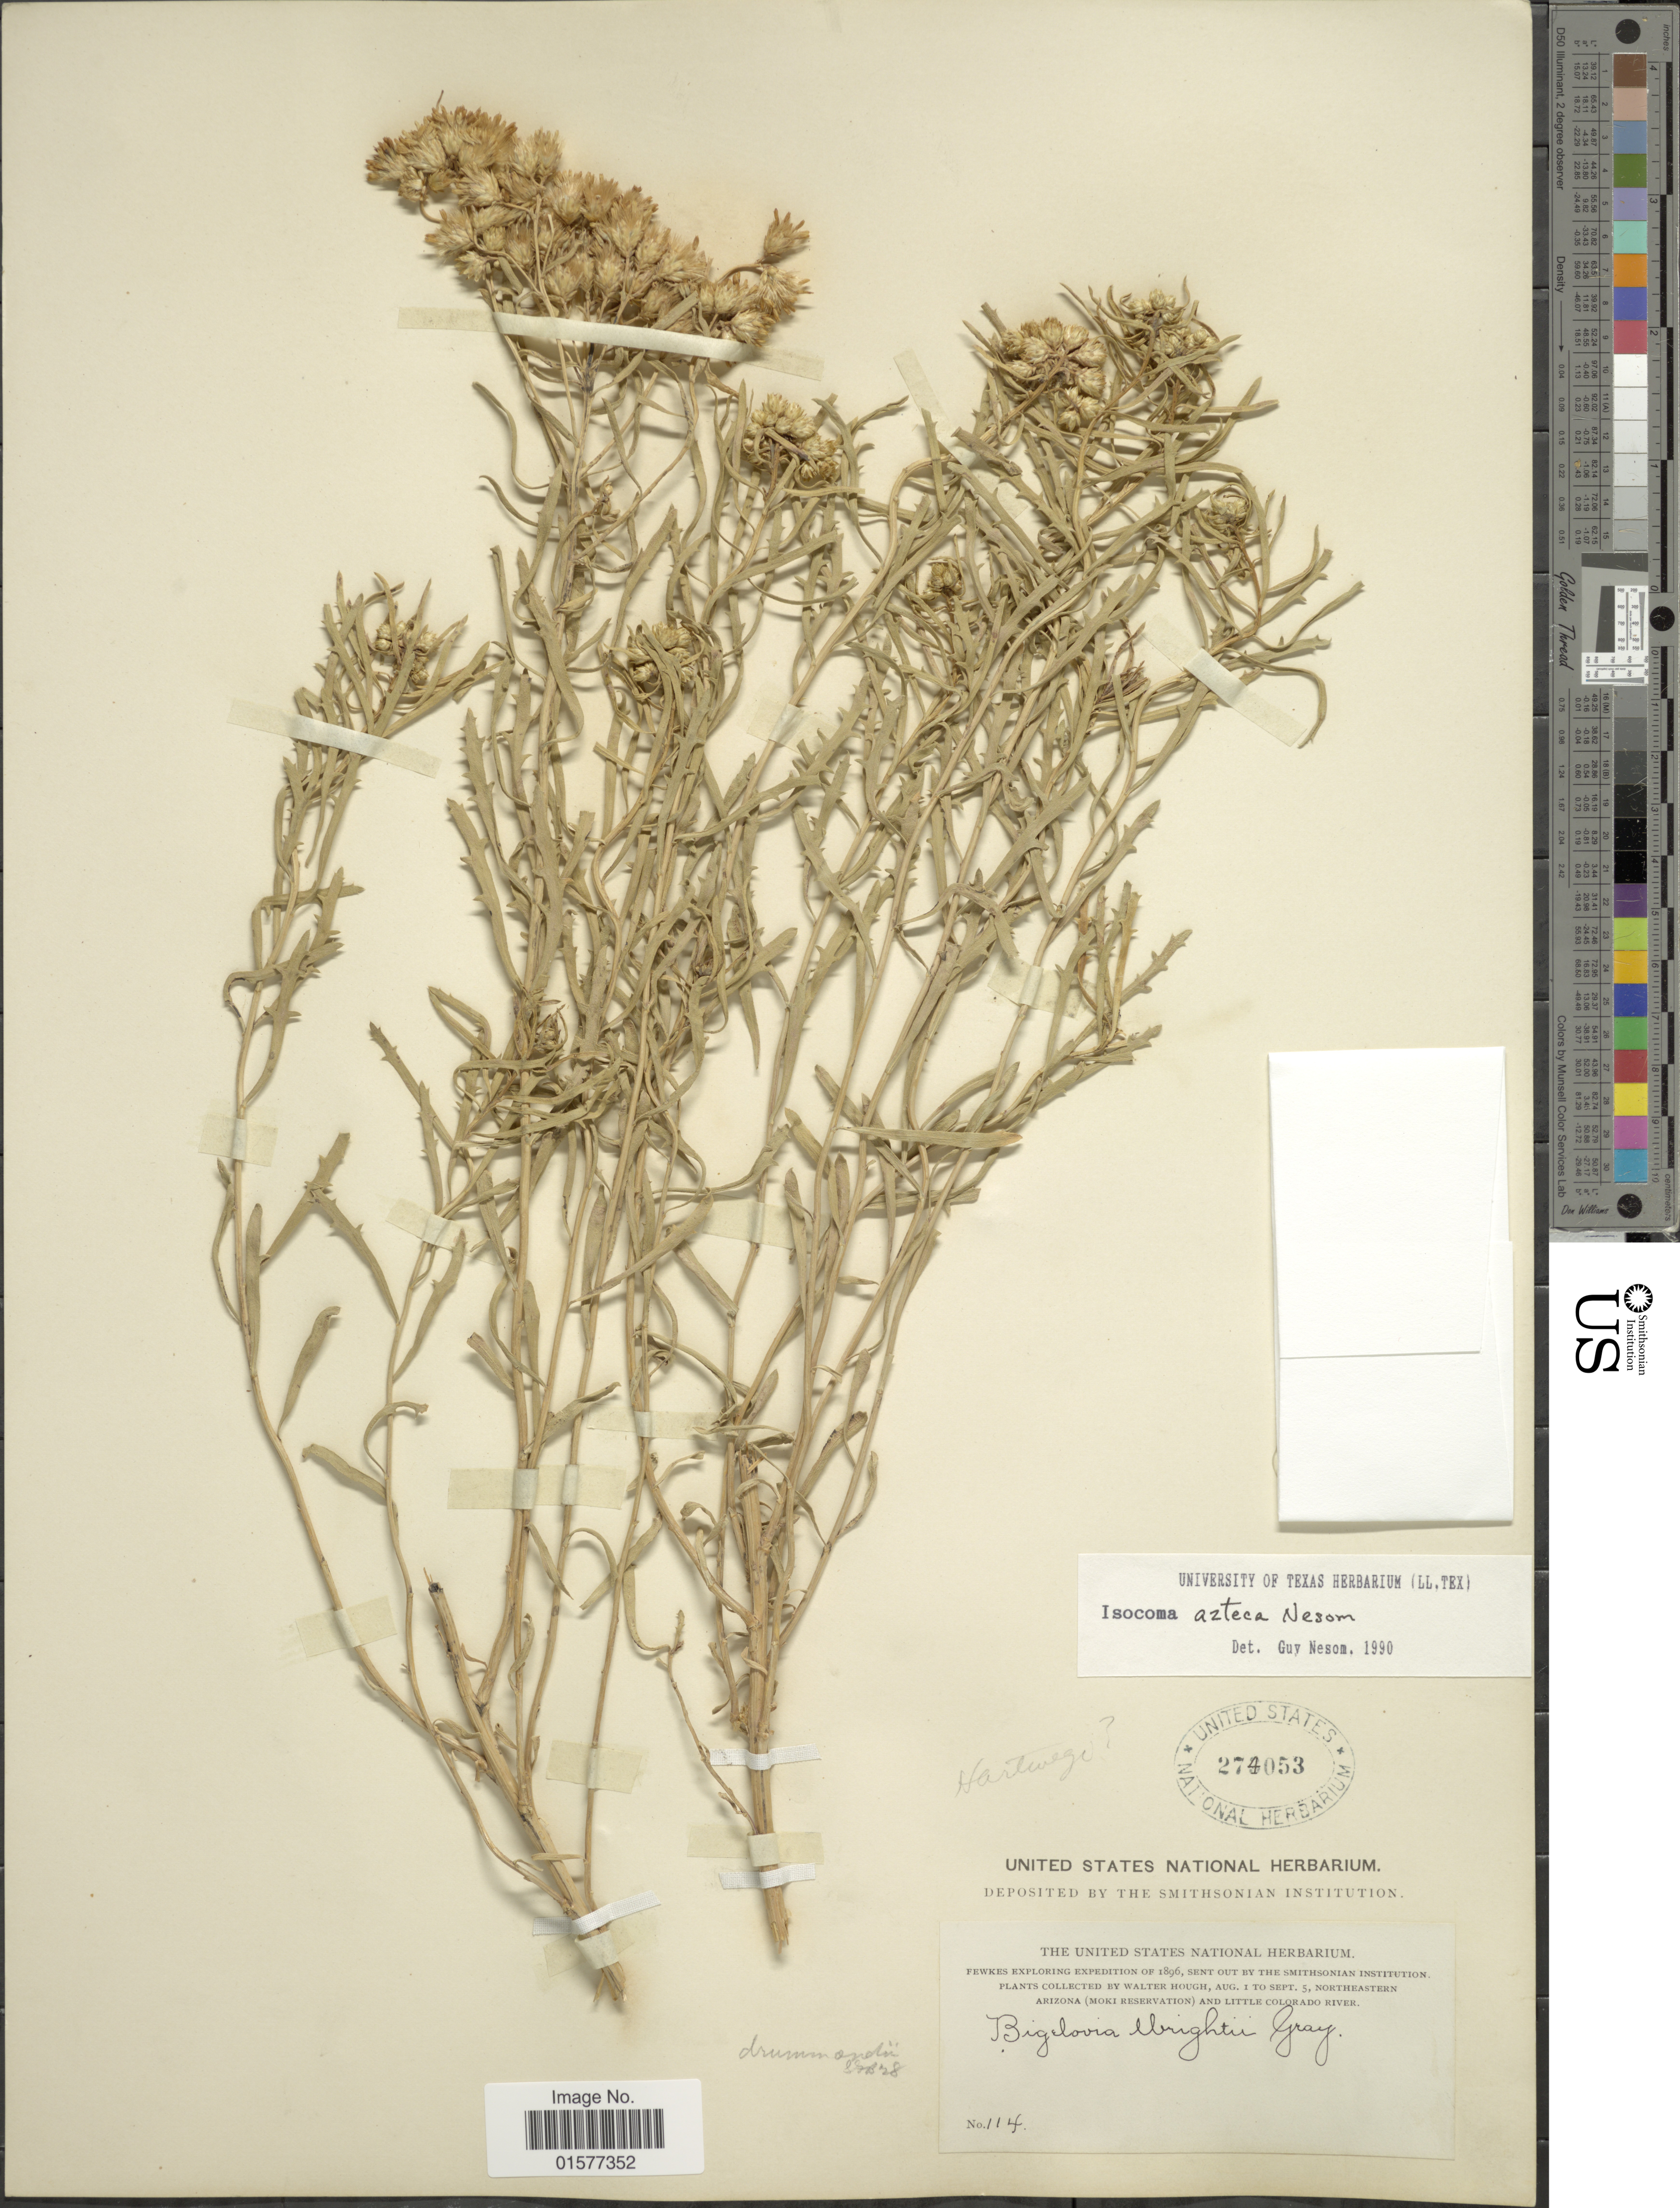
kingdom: Plantae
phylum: Tracheophyta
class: Magnoliopsida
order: Asterales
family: Asteraceae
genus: Isocoma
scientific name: Isocoma azteca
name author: G.L. Nesom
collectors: W. Hough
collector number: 114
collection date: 1896-08-01/1896-09-05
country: United States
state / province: Arizona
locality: Northeastern Arizona, (Moki Reservation) and Little Colorado River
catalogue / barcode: US 274053